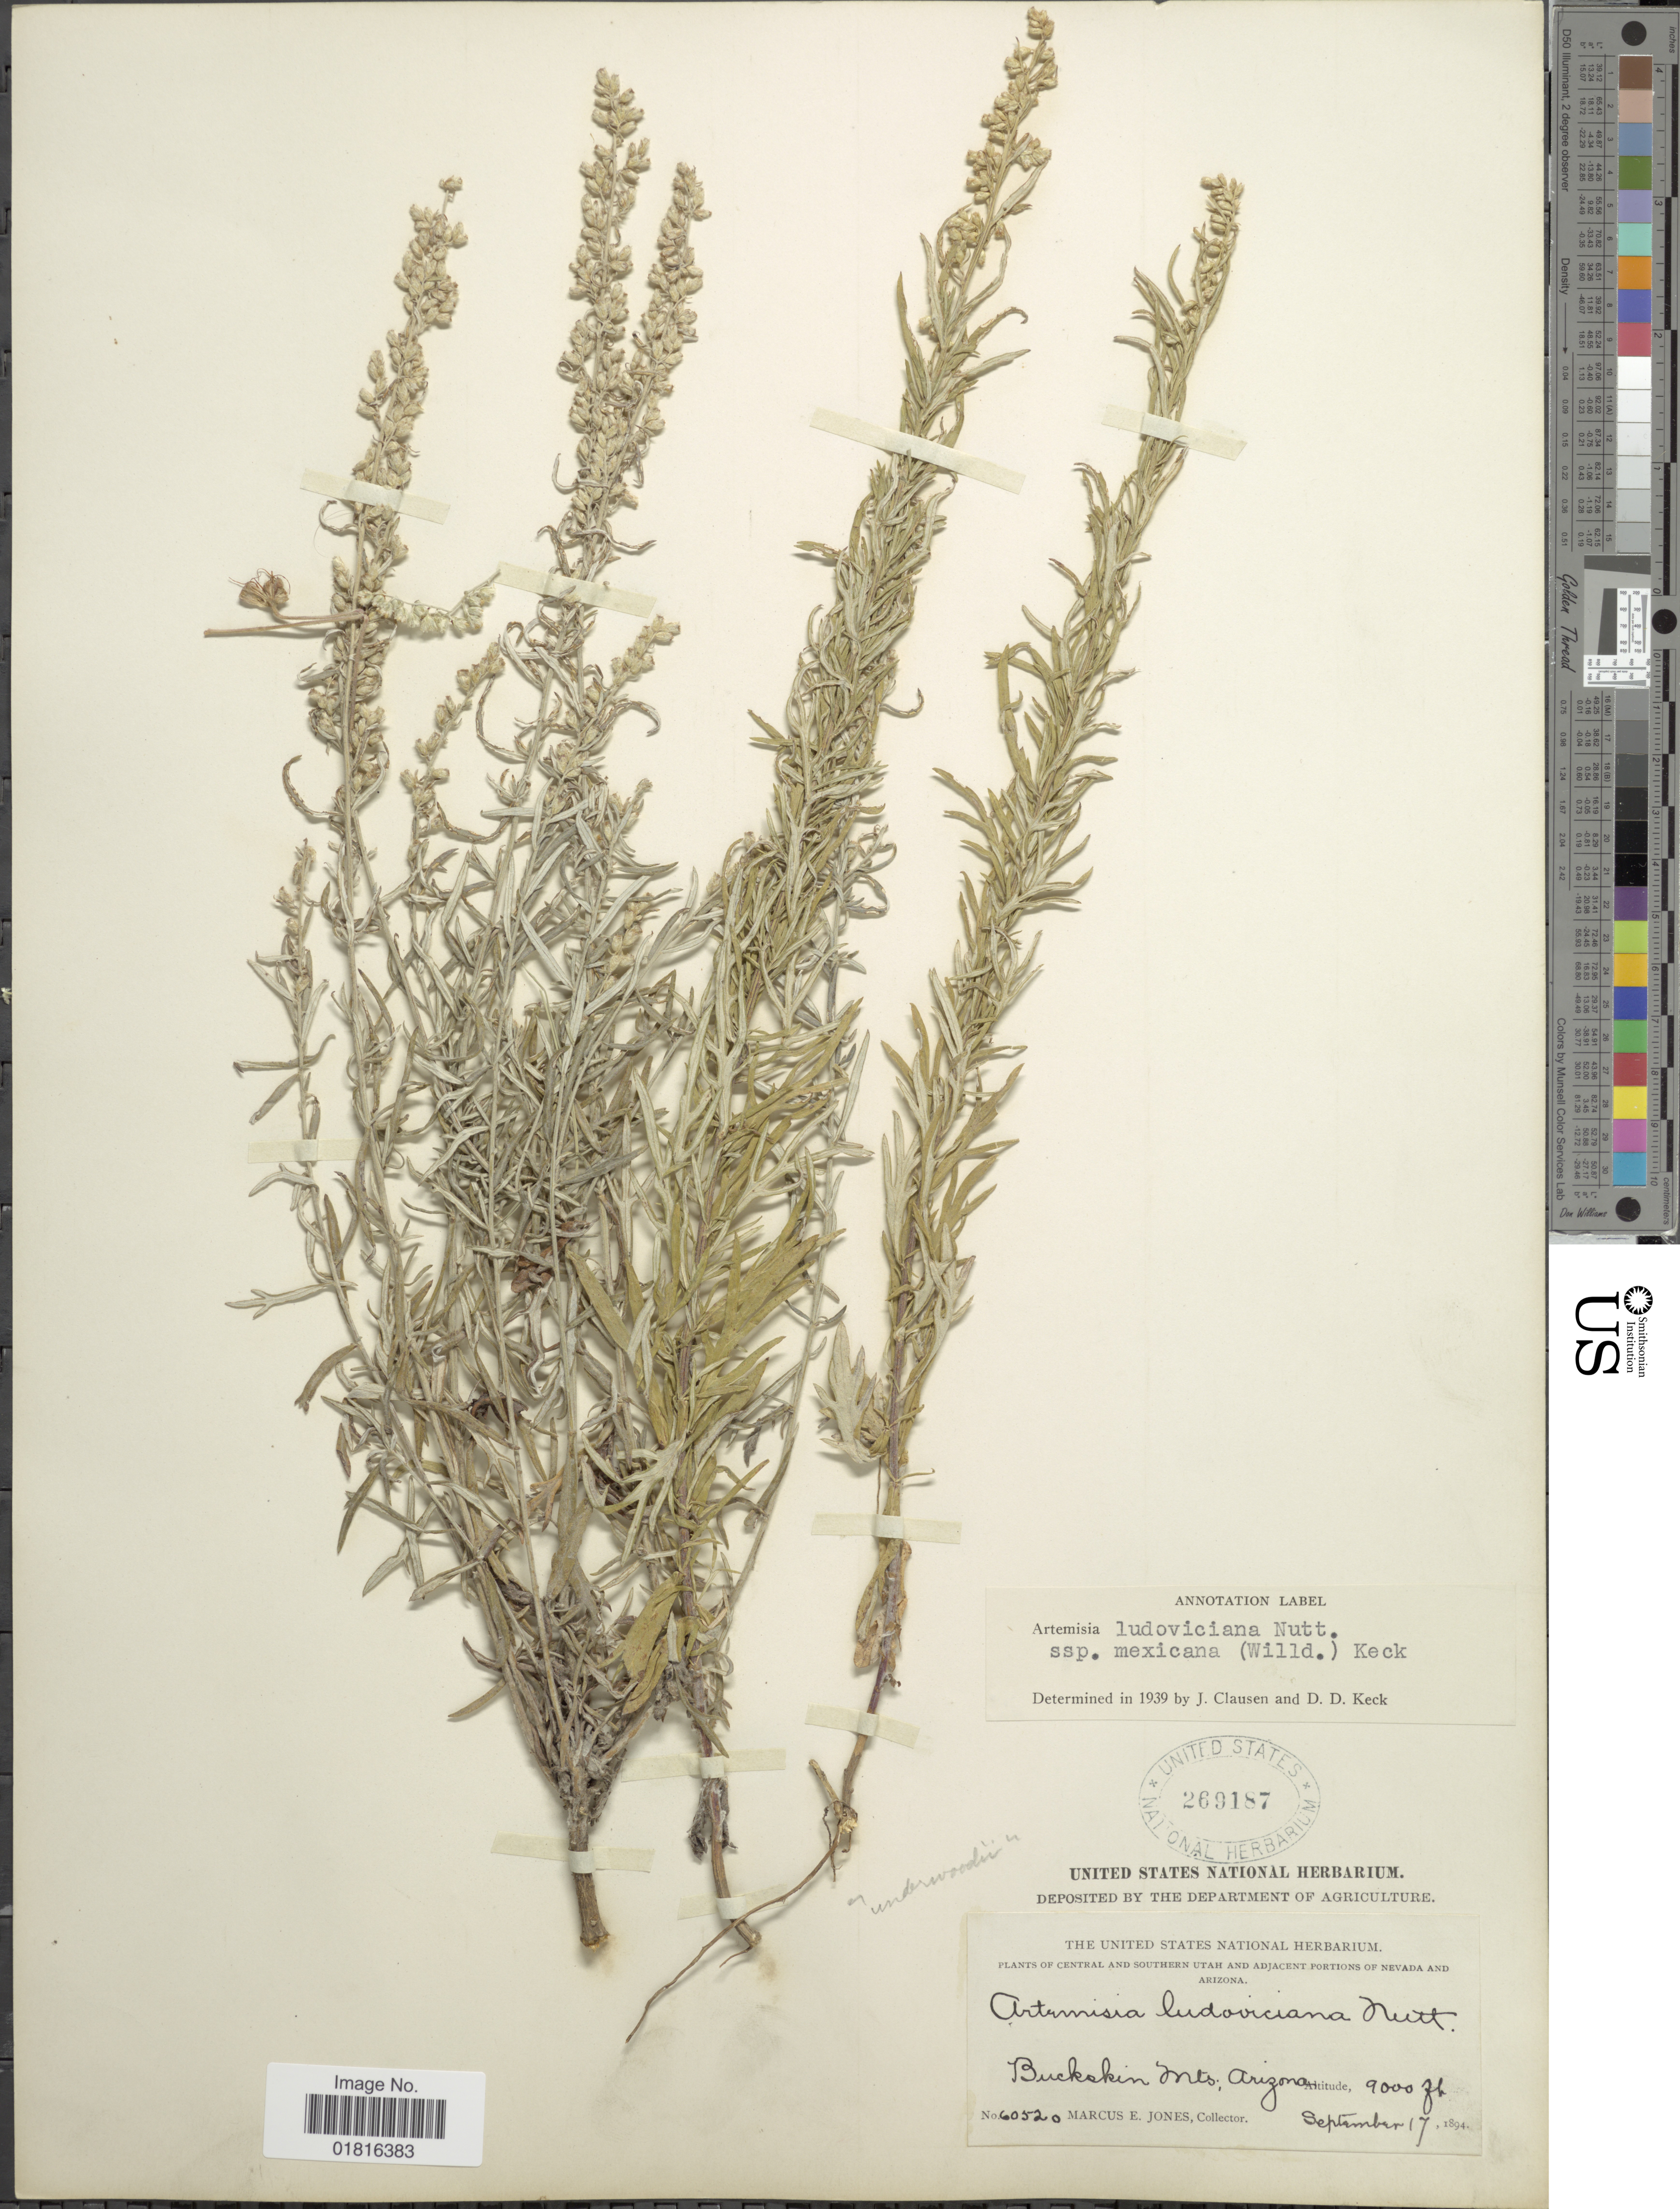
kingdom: Plantae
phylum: Tracheophyta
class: Magnoliopsida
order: Asterales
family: Asteraceae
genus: Artemisia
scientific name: Artemisia ludoviciana subsp. mexicana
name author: (Willd. ex Spreng.) D.D. Keck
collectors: M. E. Jones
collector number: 60520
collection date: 1894-09-17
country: United States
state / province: Arizona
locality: Central and Southern Utah and Adjacent Portions of Nevada and Arizona, Buckskin Mts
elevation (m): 2743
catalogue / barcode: US 269187